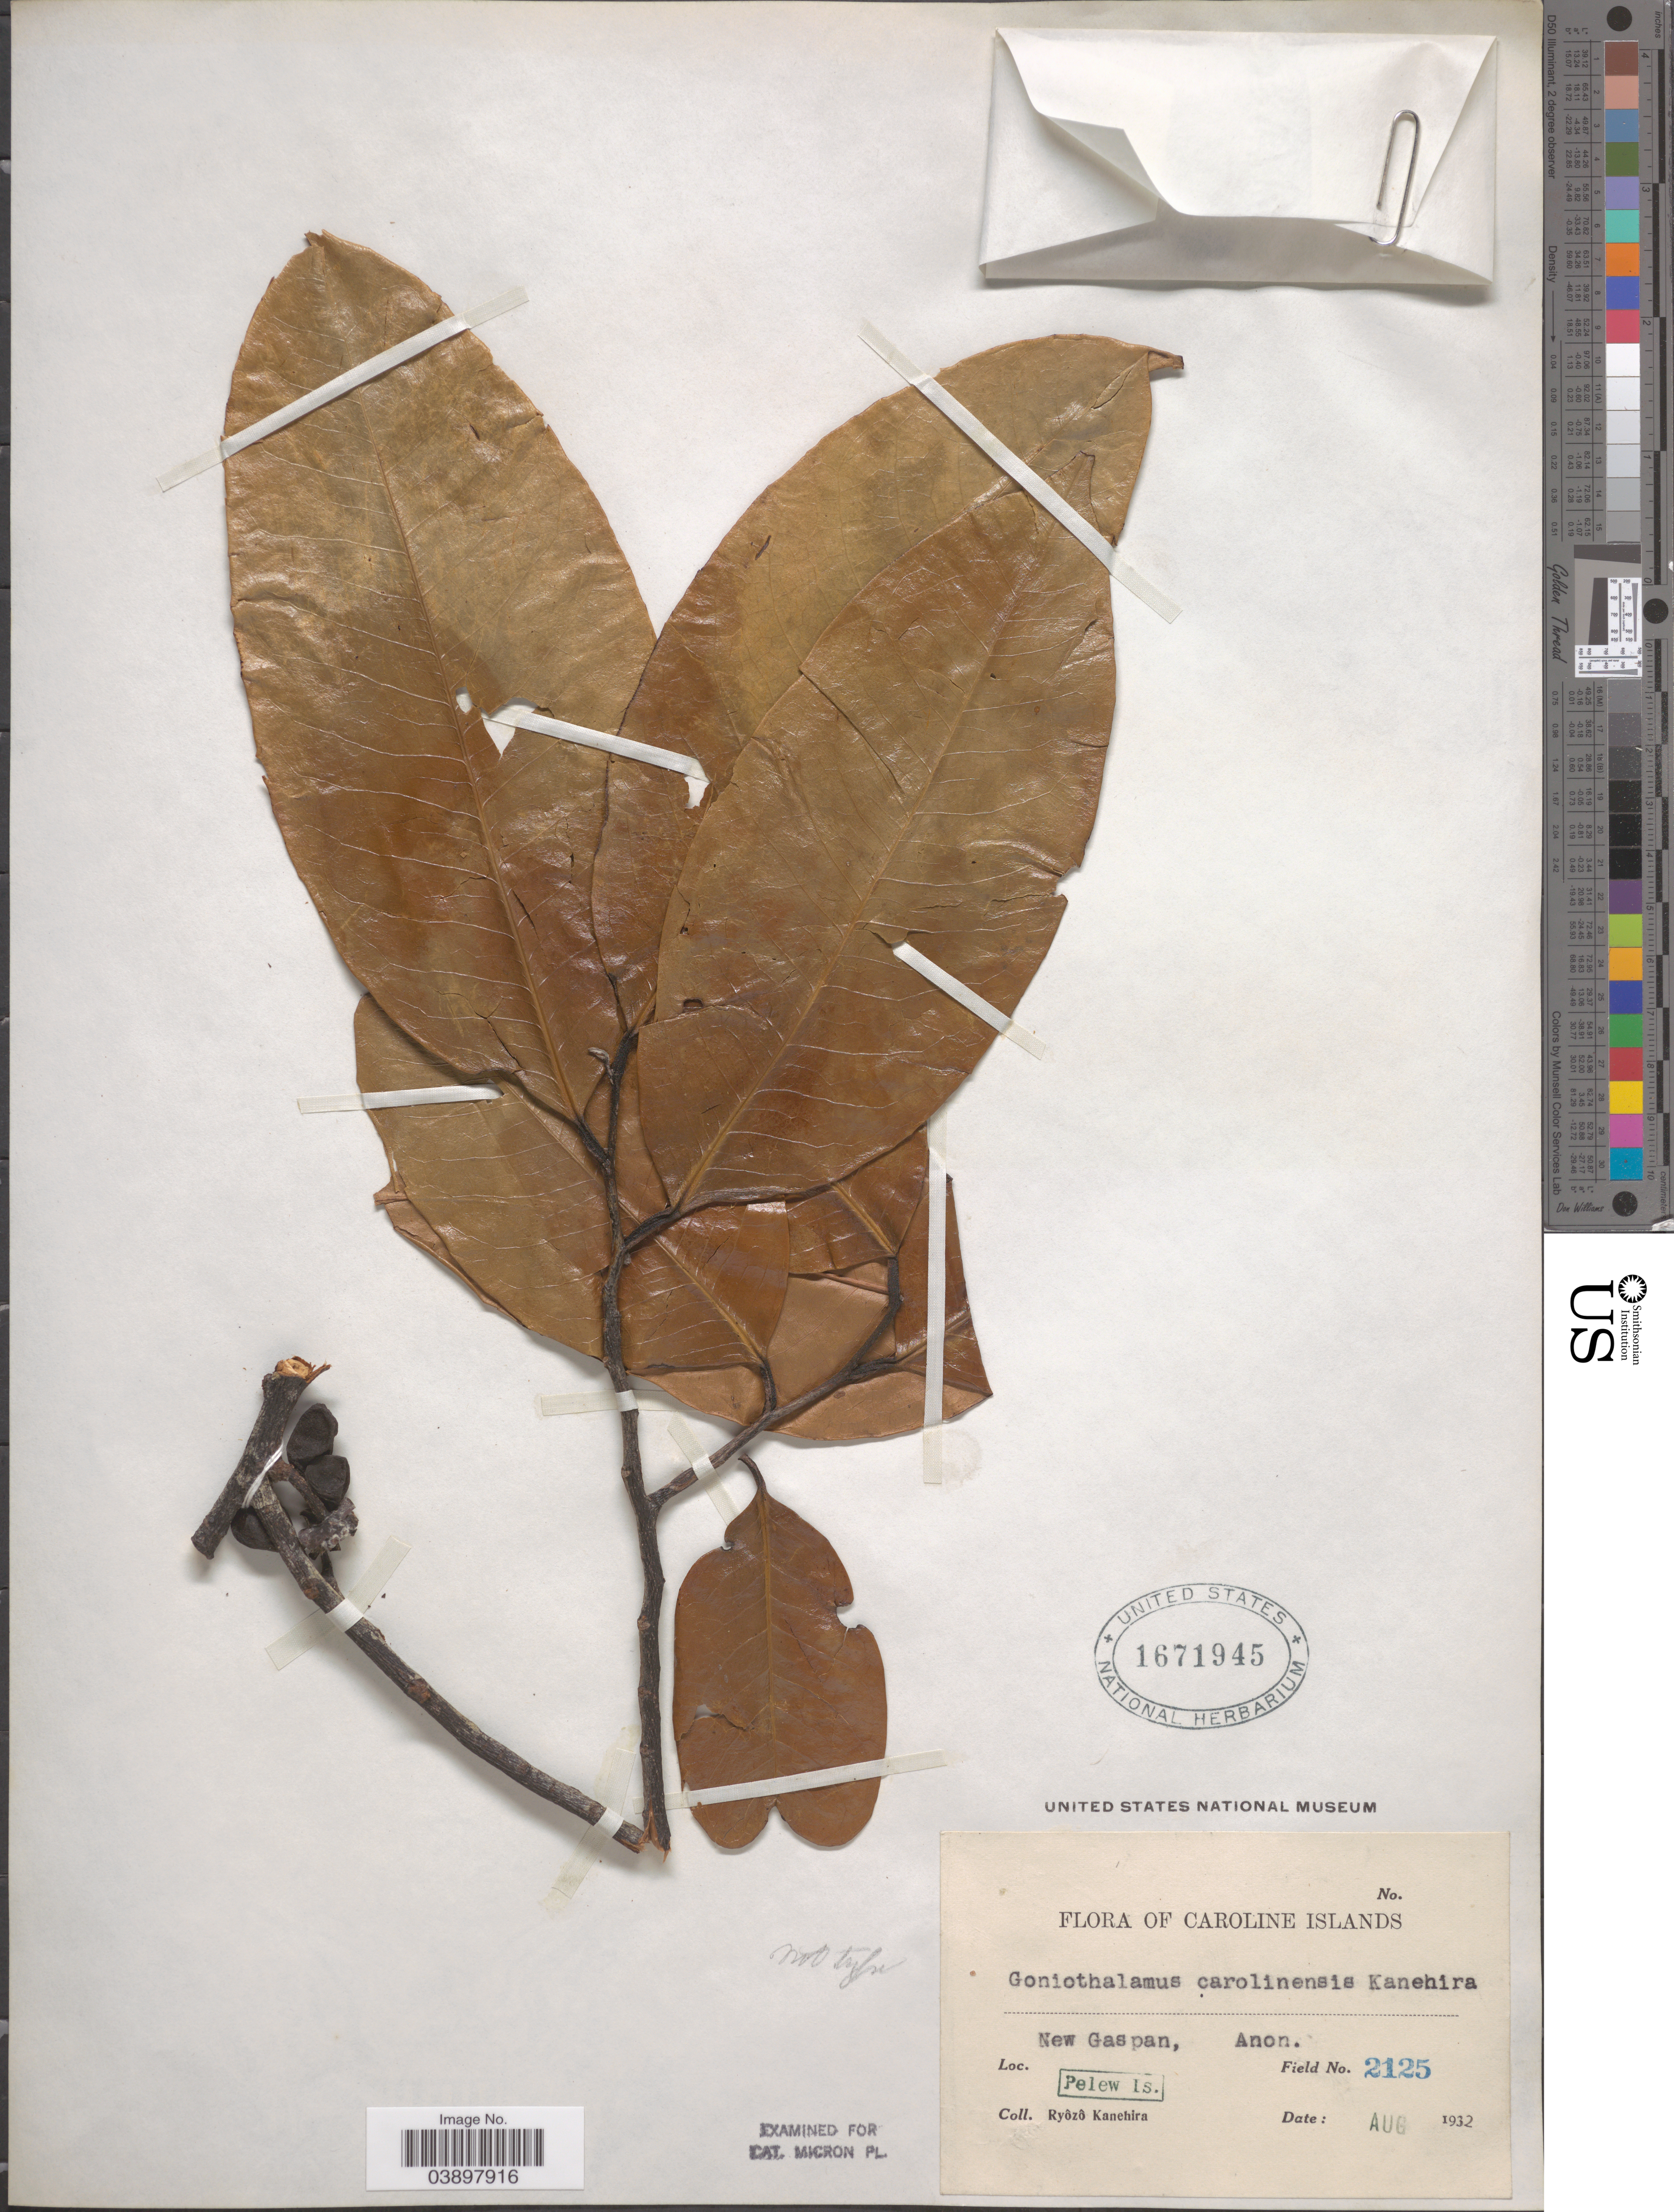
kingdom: Plantae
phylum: Tracheophyta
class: Magnoliopsida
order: Magnoliales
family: Annonaceae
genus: Goniothalamus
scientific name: Goniothalamus carolinensis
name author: Kaneh.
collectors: R. Kanehira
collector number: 2125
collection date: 1932-08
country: Palau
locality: Caroline Islands. New Gaspan, Anon [unsure placement] Pelew Is.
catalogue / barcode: US 1671945